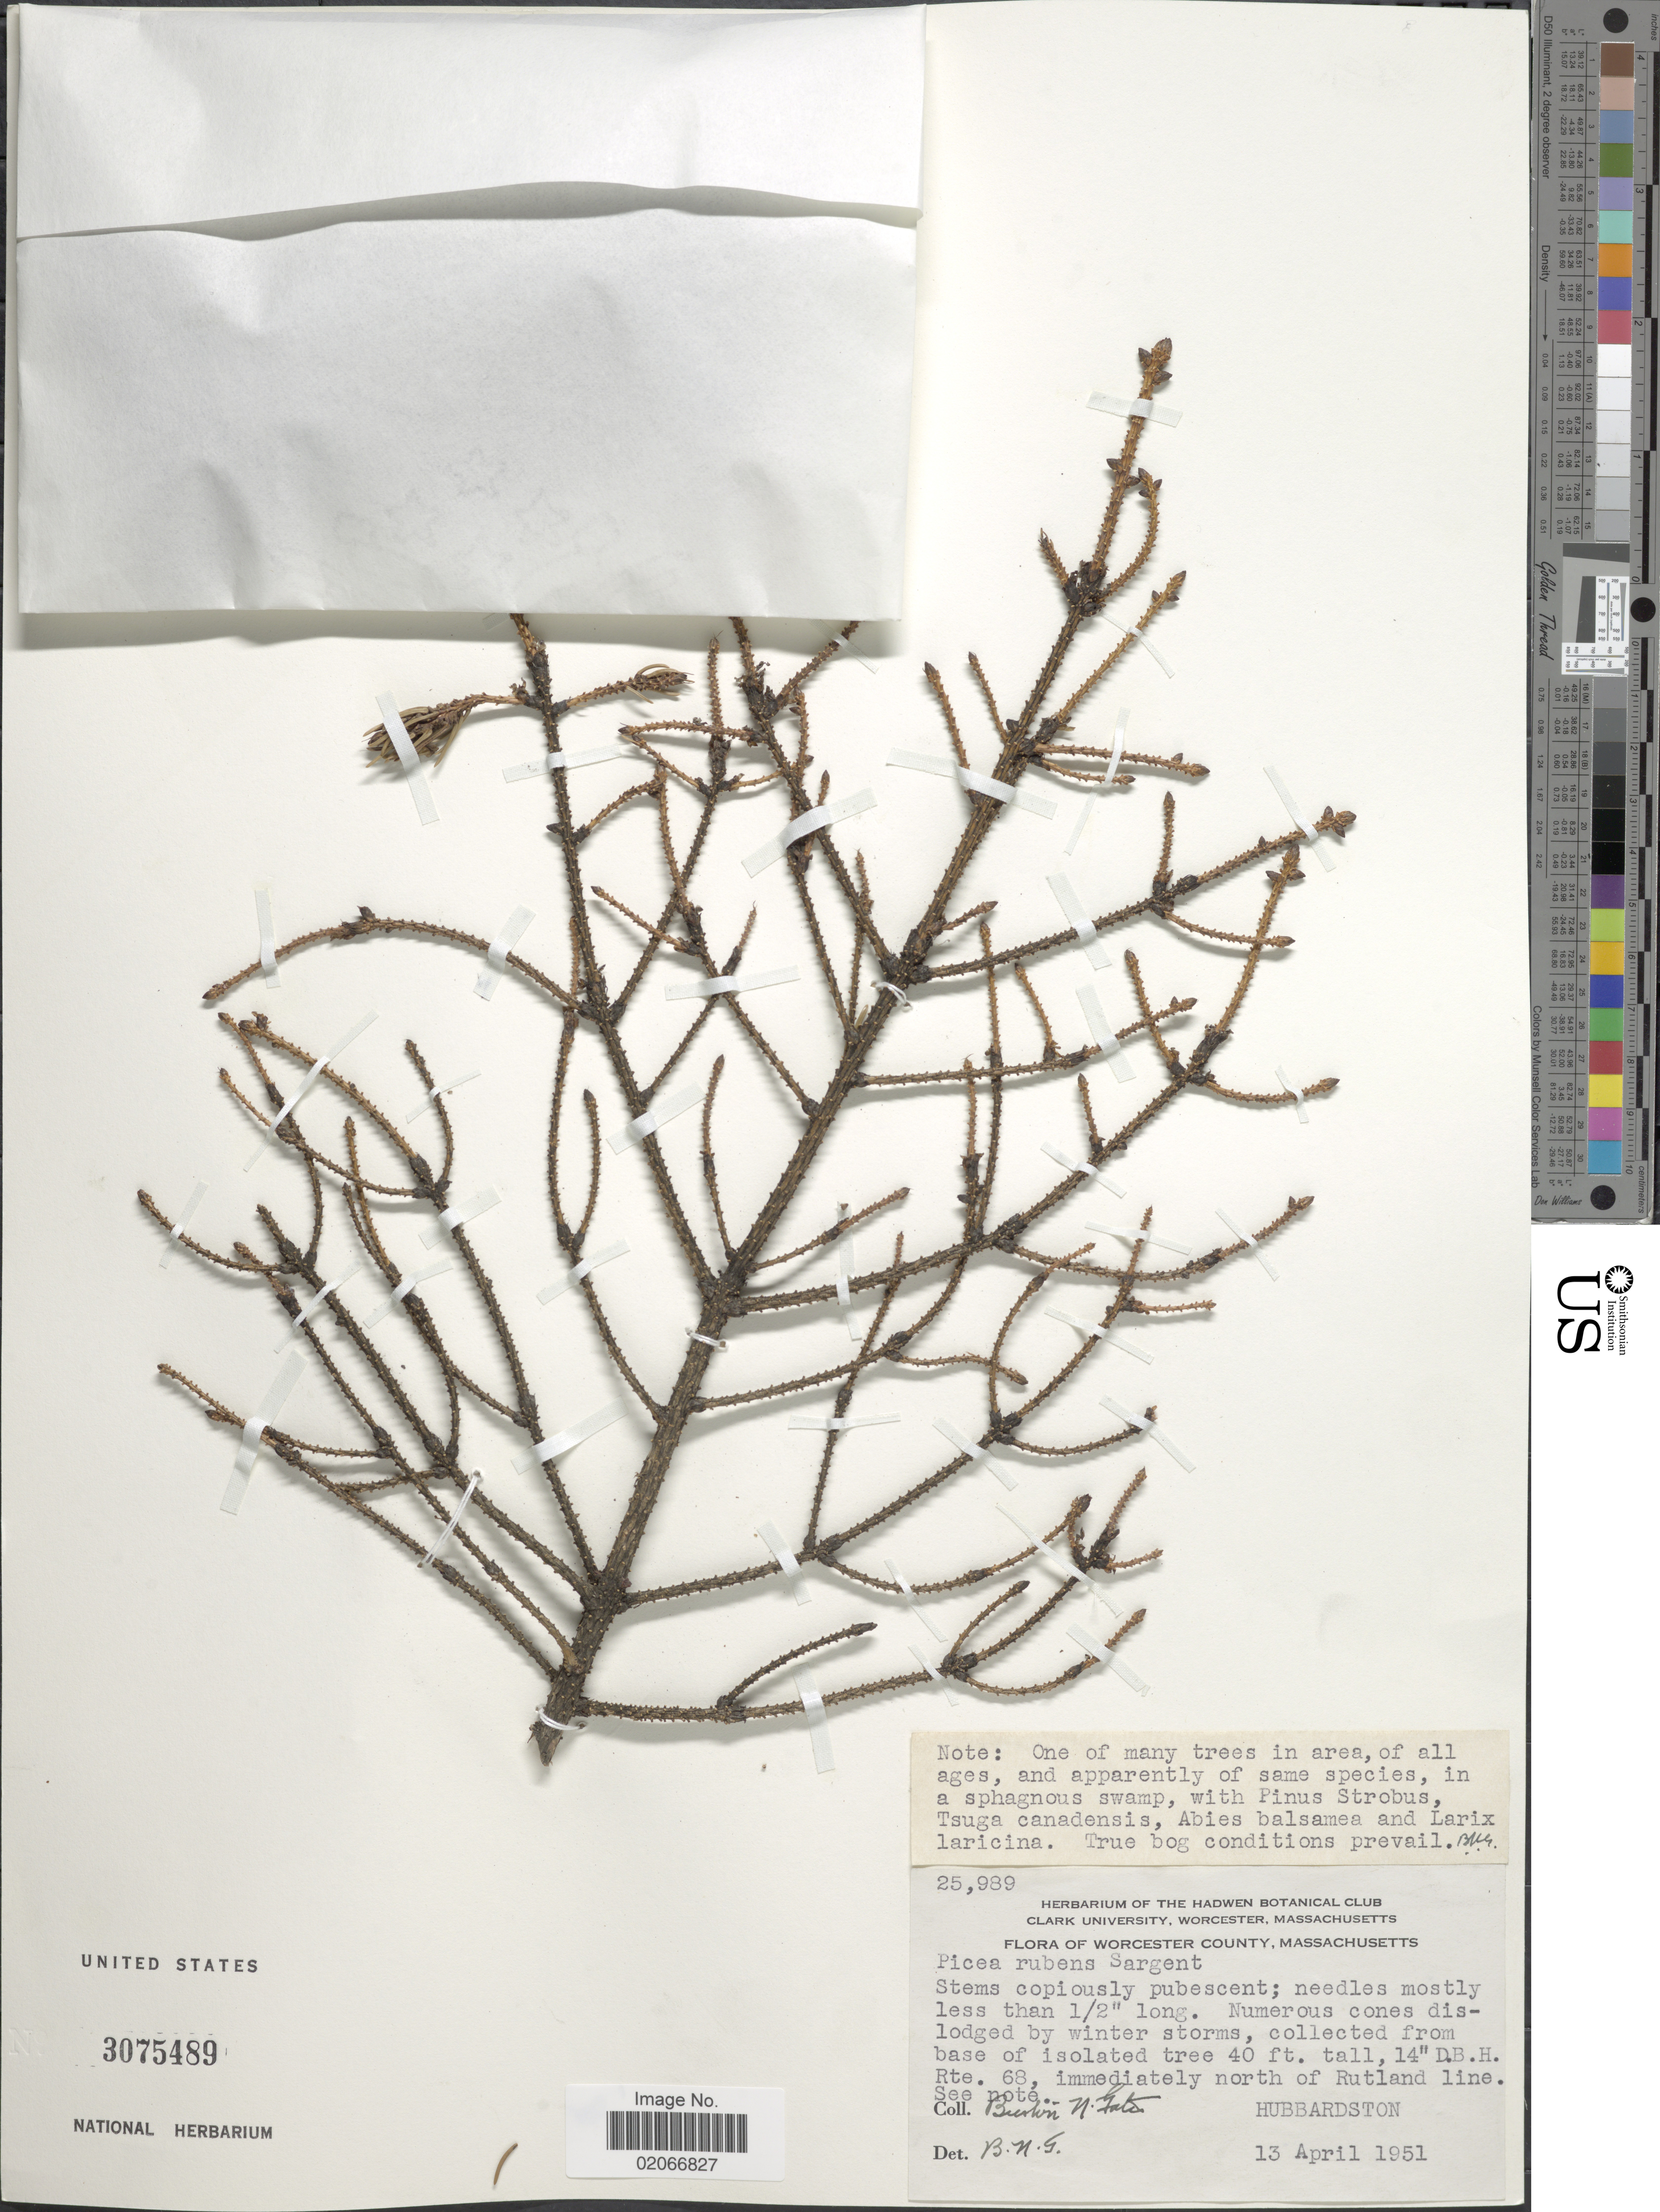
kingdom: Plantae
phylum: Tracheophyta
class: Pinopsida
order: Pinales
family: Pinaceae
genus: Picea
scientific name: Picea rubens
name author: Sarg.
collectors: B. N. Gates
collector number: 25989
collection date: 1951-04-13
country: United States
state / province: Massachusetts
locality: Worcester County, Rte. 68, immediately north of Rutland line, Hubbardston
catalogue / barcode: US 3075489